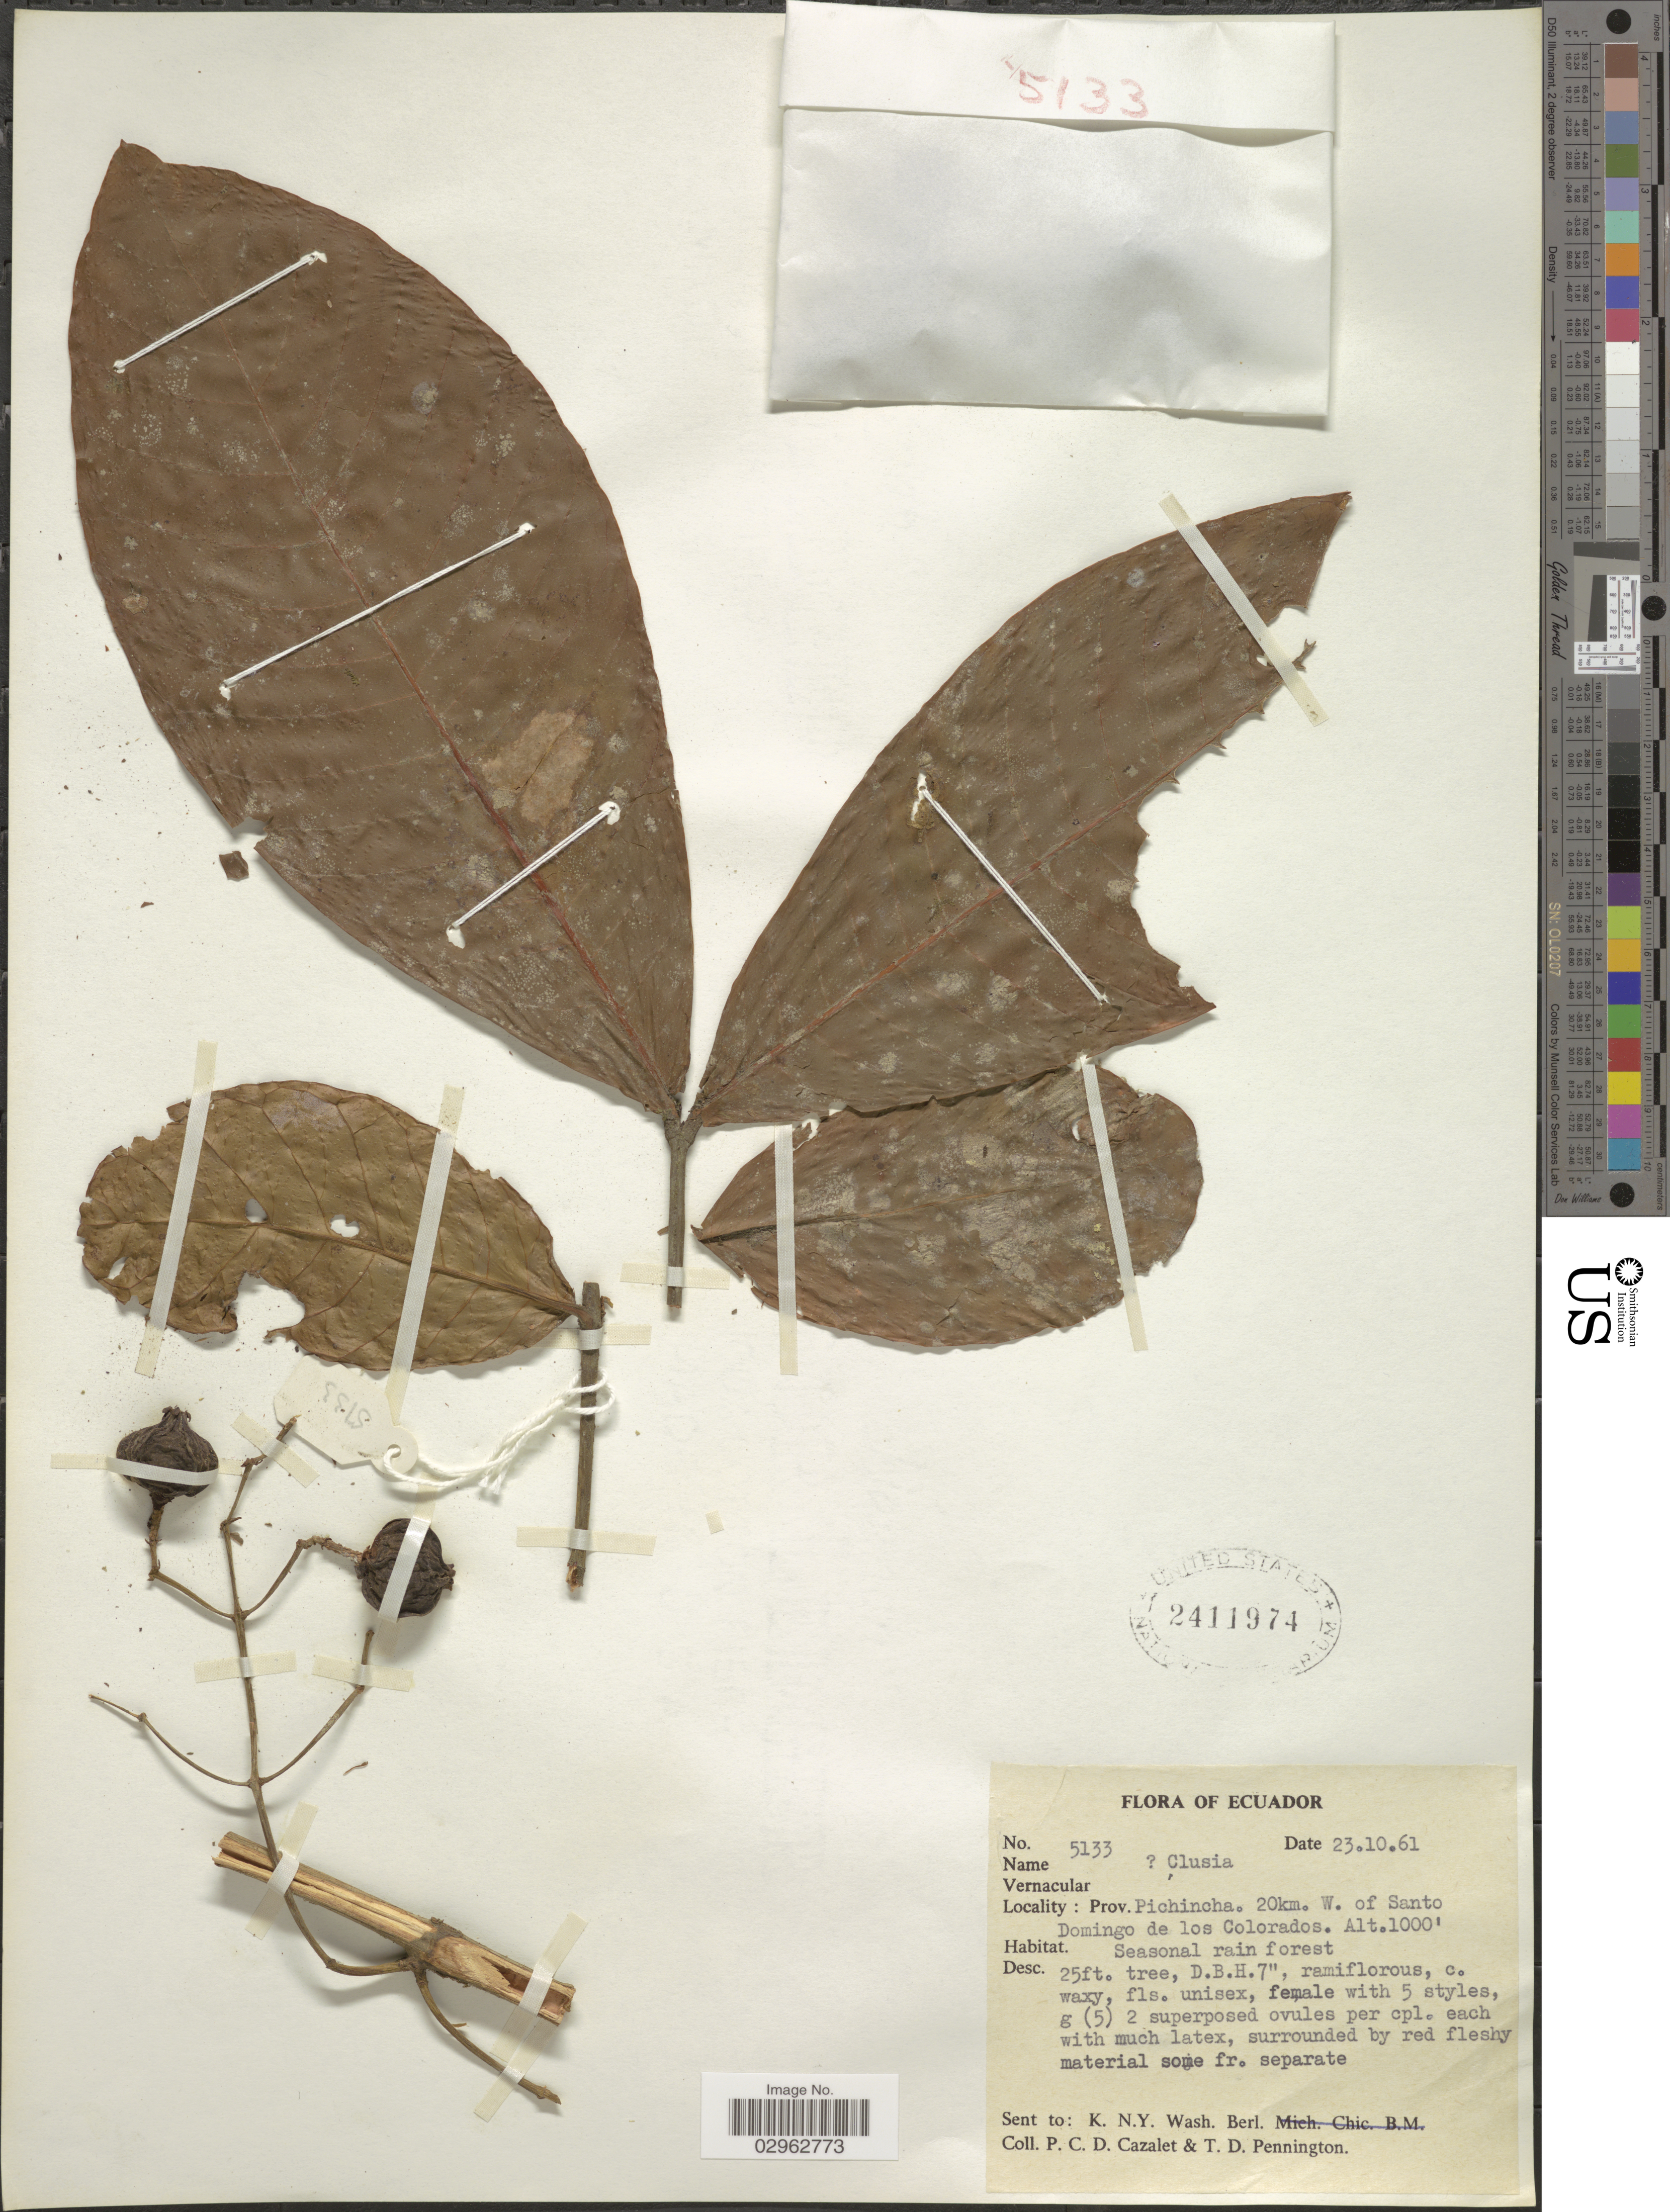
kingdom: Plantae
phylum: Tracheophyta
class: Magnoliopsida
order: Malpighiales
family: Clusiaceae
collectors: P. C. D. Cazalet & T. D. Pennington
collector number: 5133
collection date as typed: Transcribed d/m/y: 23/10/61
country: Ecuador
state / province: Pichincha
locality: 20 km. W. of Santo Domingo de los Colorados.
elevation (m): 305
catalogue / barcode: US 2411974